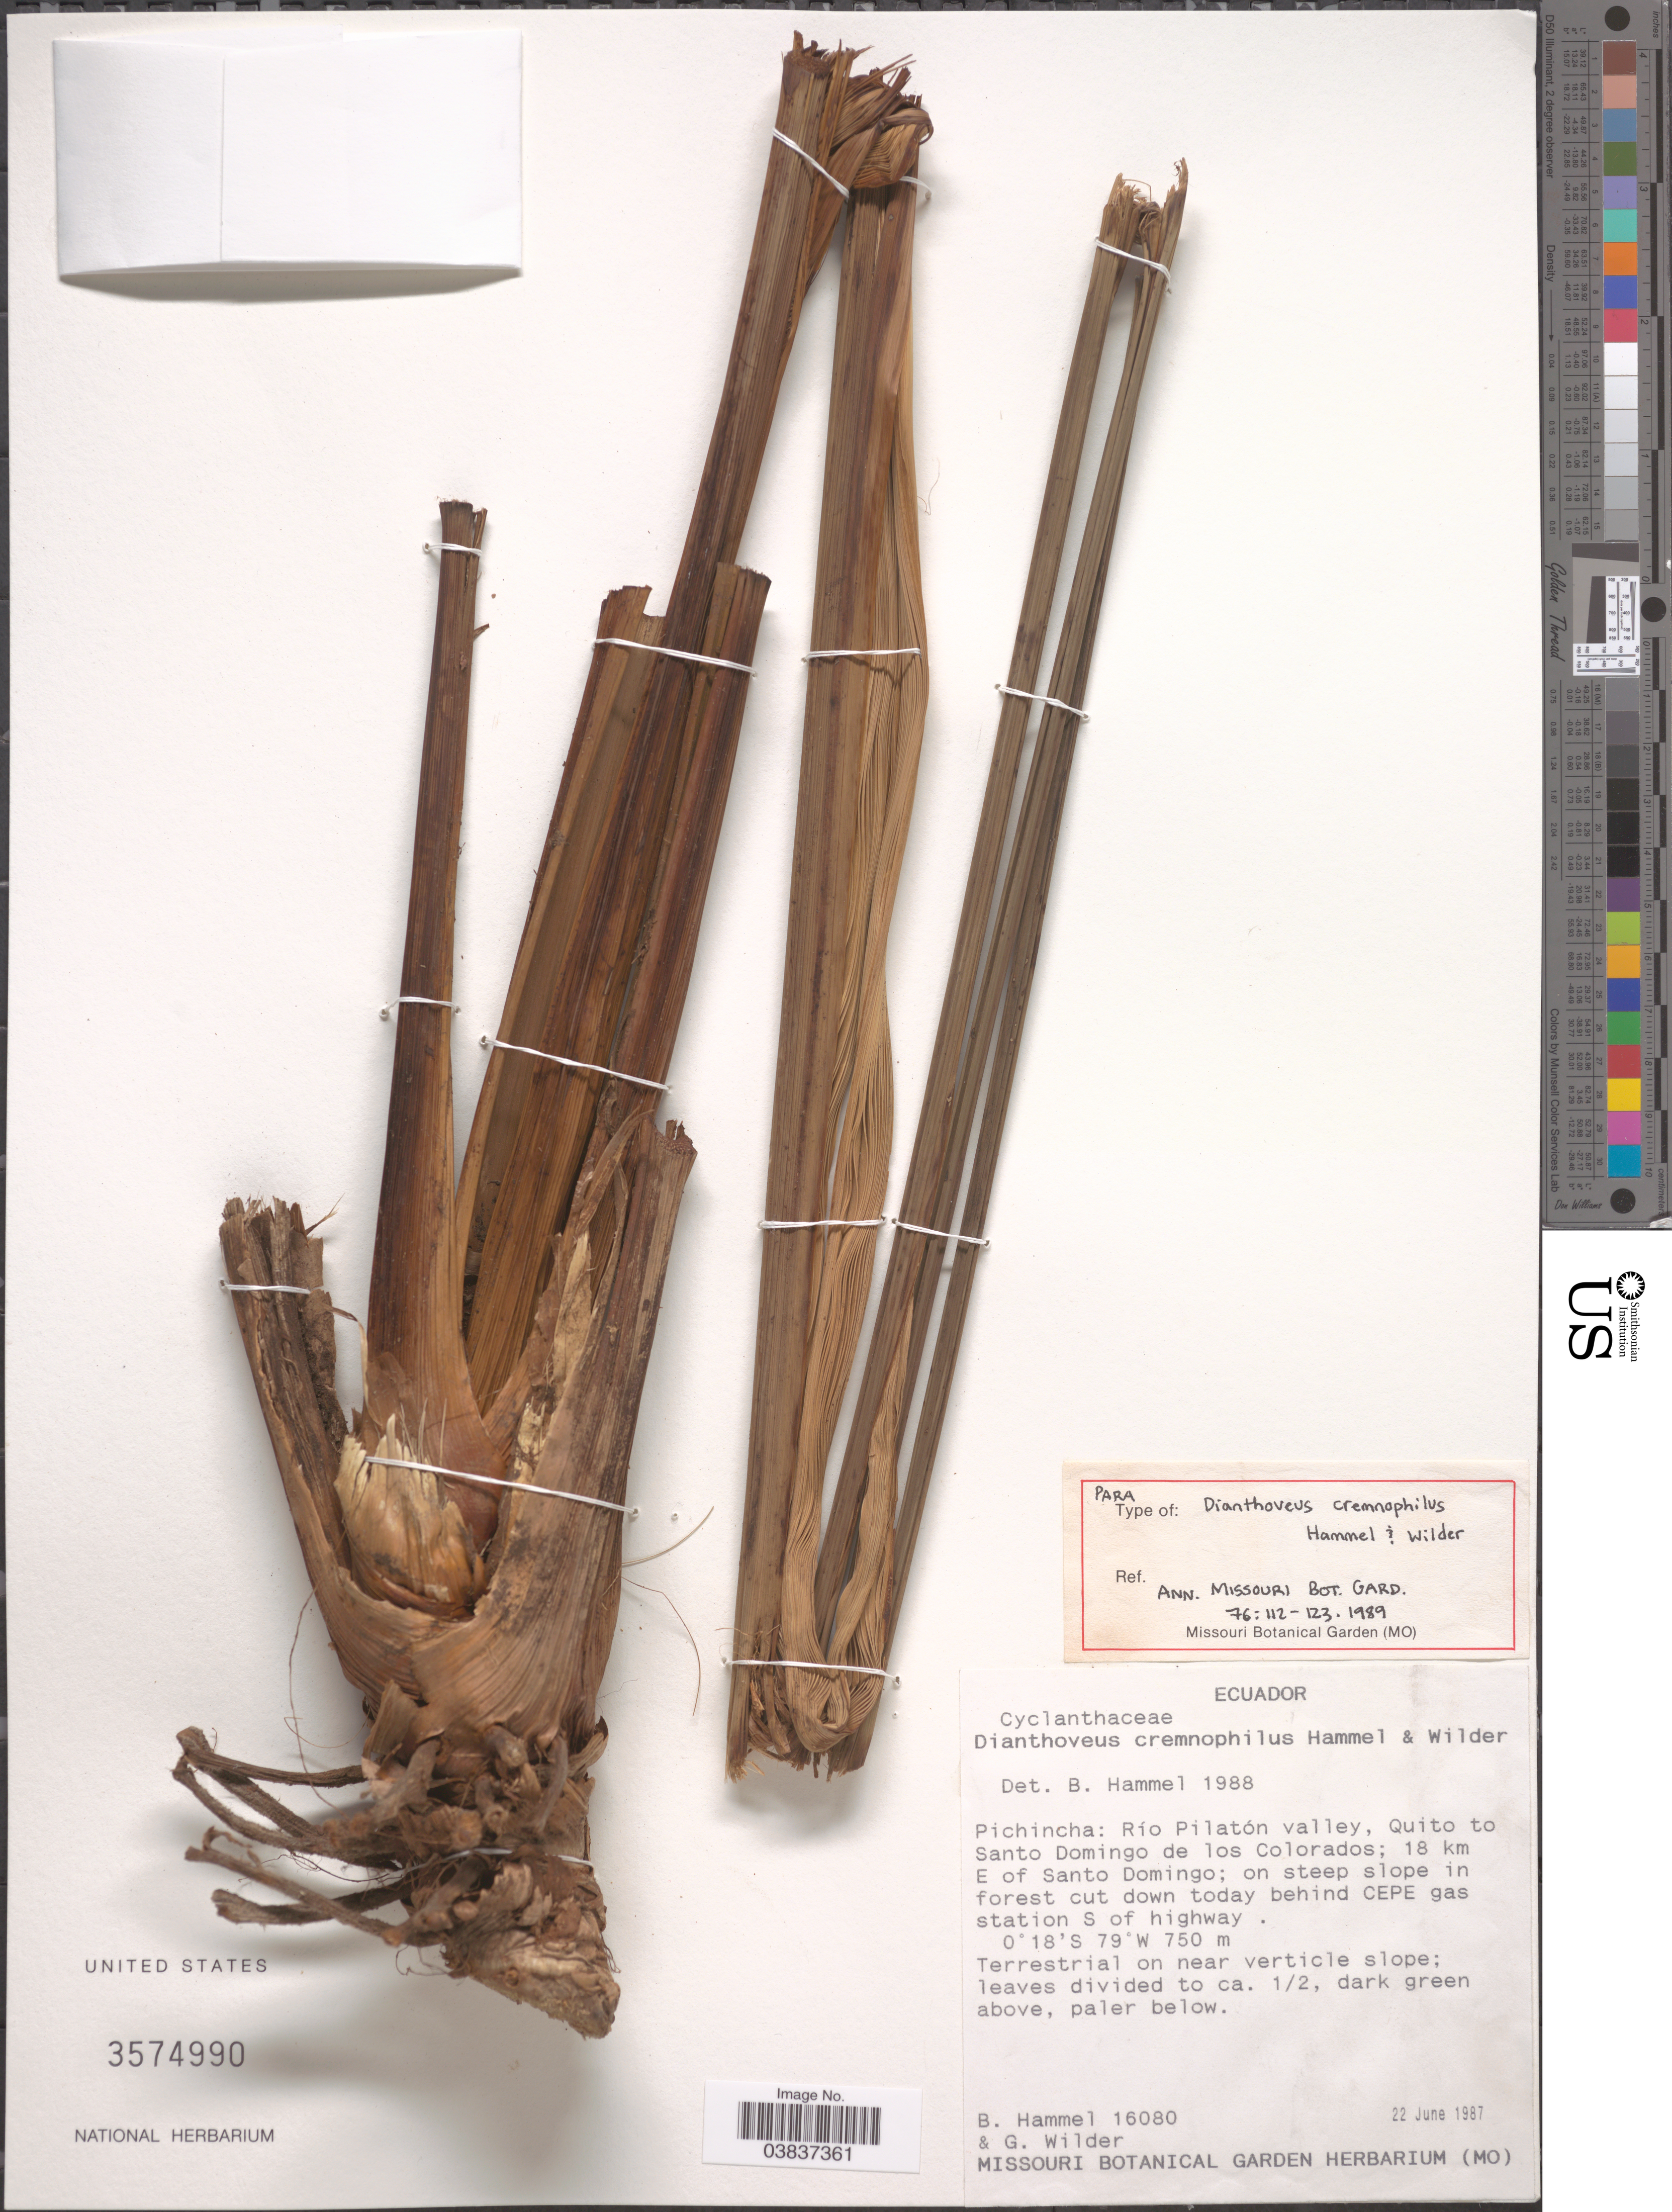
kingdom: Plantae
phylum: Tracheophyta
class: Liliopsida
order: Pandanales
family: Cyclanthaceae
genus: Dianthoveus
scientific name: Dianthoveus cremnophilus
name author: Hammel & Wilder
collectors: B. Hammel & G. Wilder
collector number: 16080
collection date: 1987-06-22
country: Ecuador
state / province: Pichincha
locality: Río Pilatón valley, Quito to Santo Domingo de los Colorados; 18 km E of Santo Domingo; on steep slope in forest cut down today behind CEPE gas station S of highway. On near vertical slope.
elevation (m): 750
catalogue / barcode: US 3574990